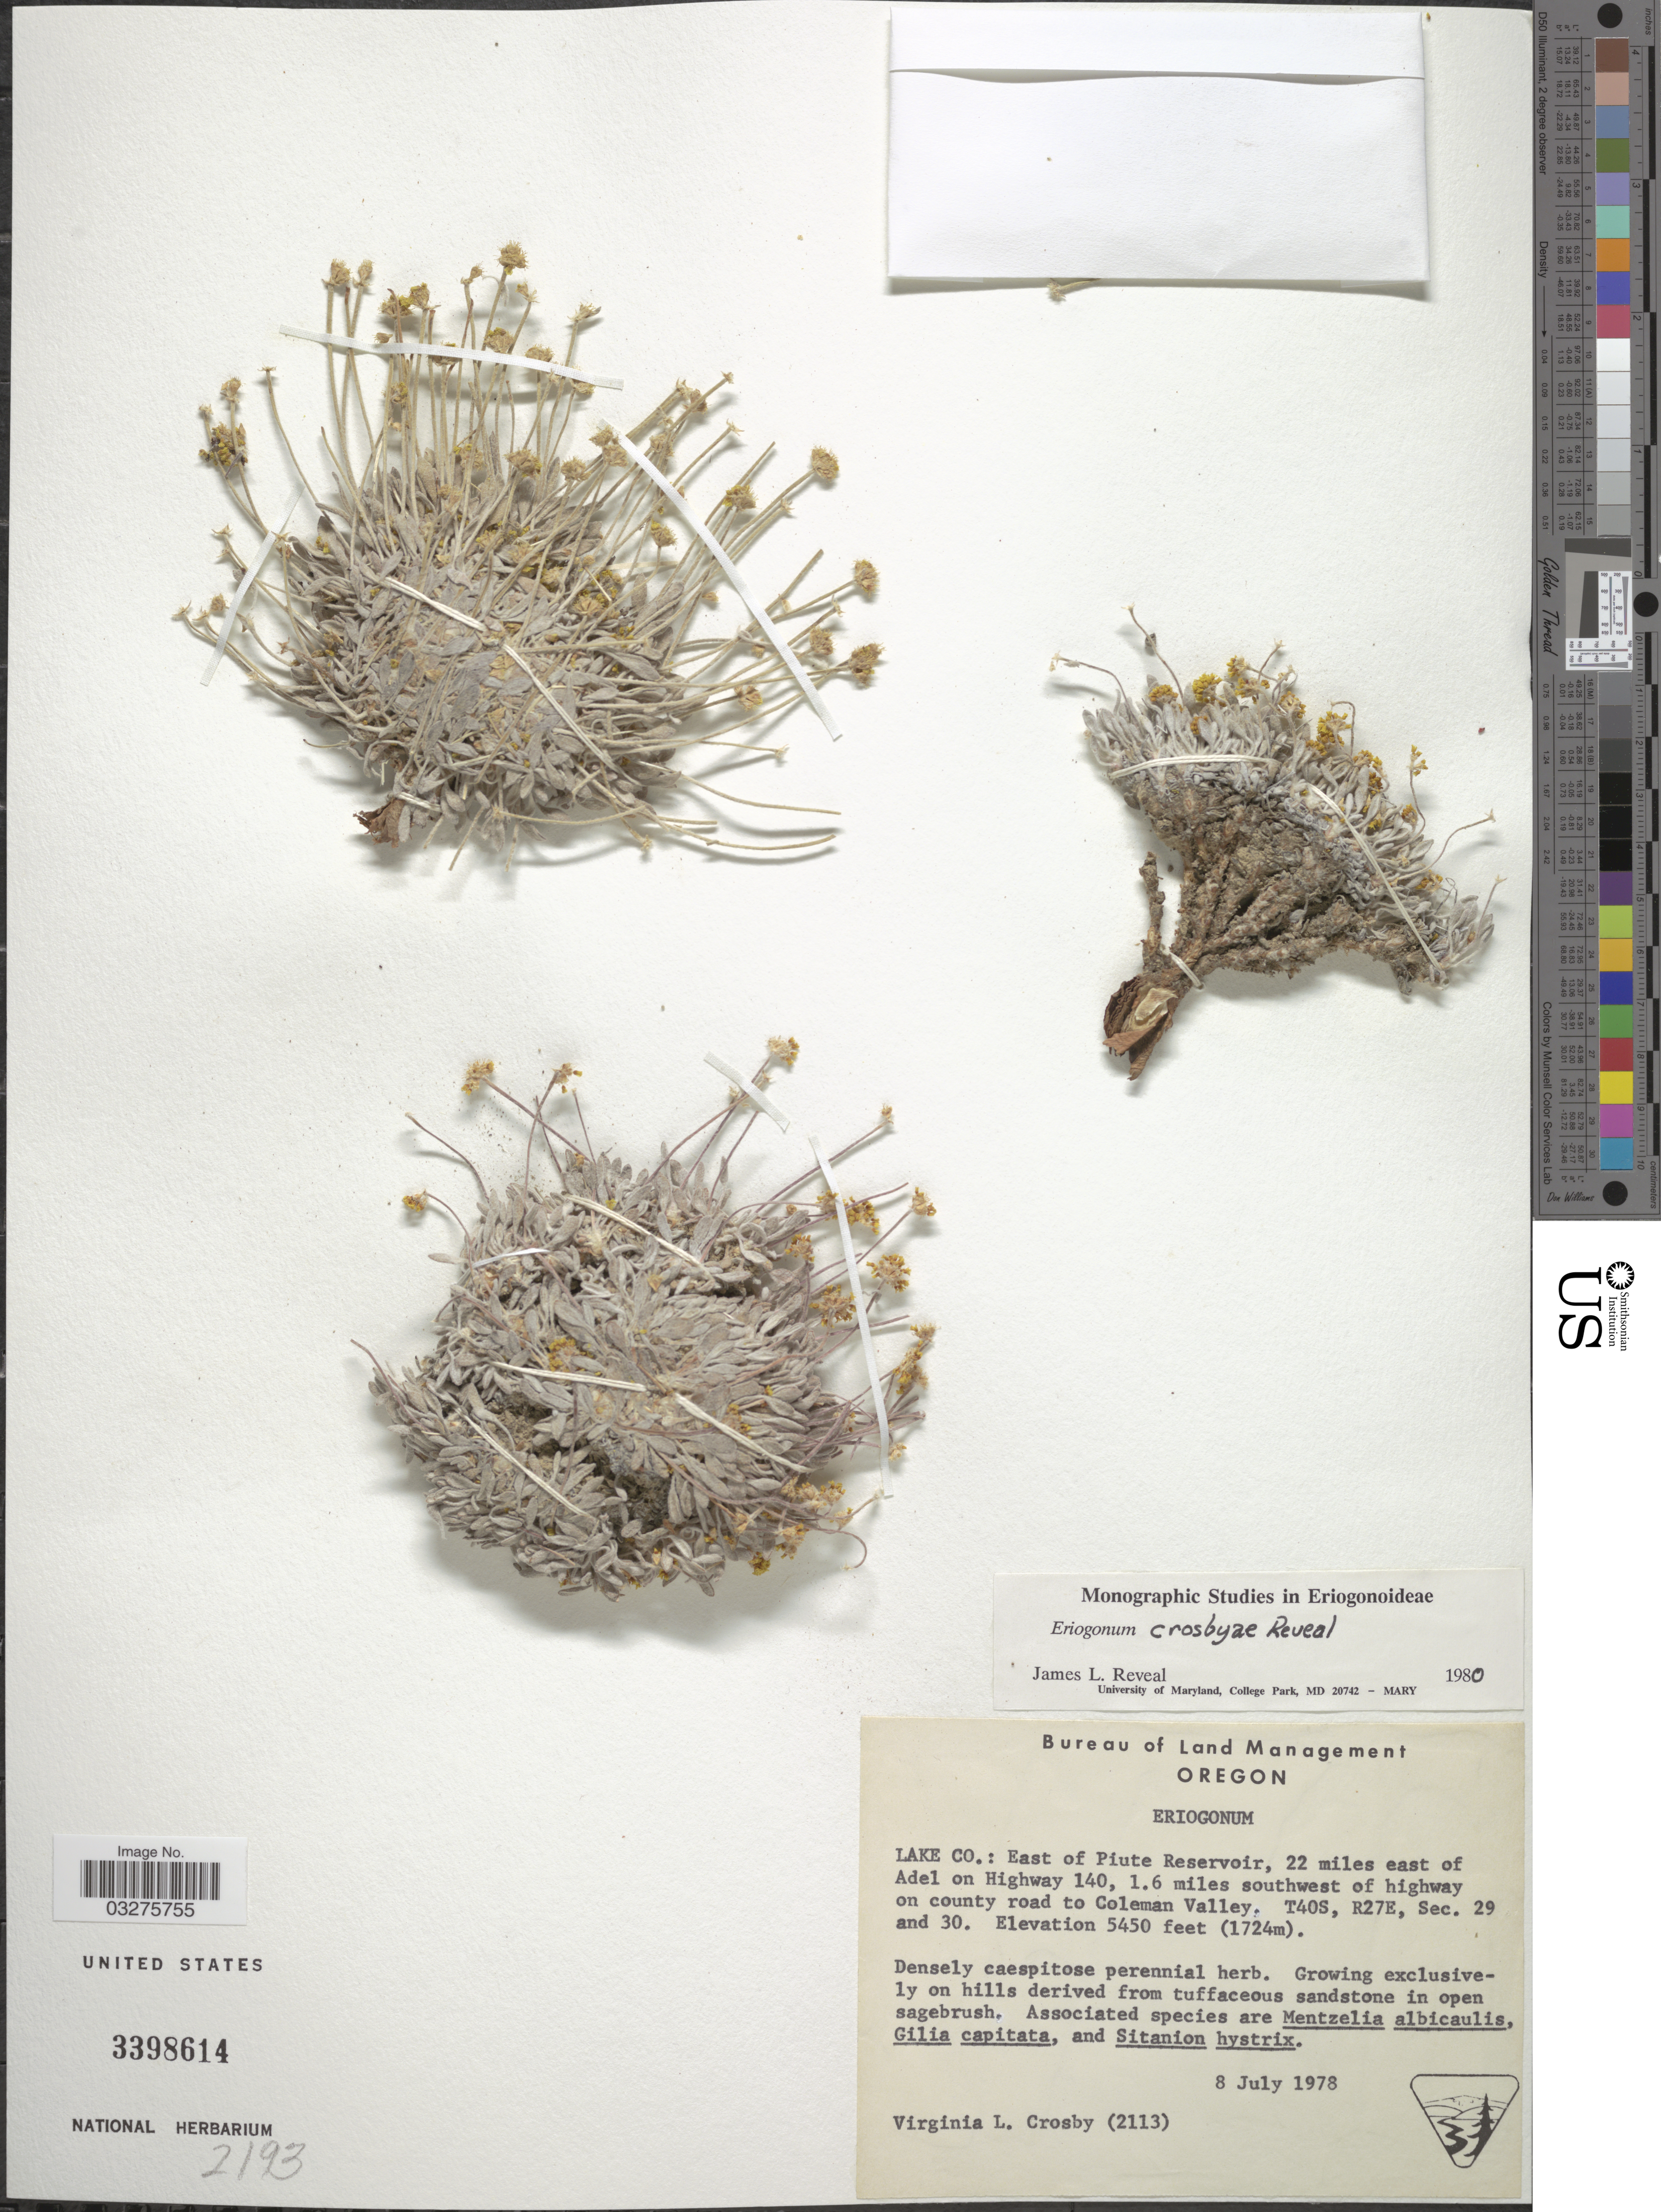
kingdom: Plantae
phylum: Tracheophyta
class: Magnoliopsida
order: Caryophyllales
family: Polygonaceae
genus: Eriogonum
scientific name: Eriogonum crosbyae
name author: Reveal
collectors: V. L. Crosby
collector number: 2113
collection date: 1978-07-08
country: United States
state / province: Oregon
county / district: Lake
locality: Lake Co.: East of Piute Reservoir, 22 miles east of Adel on Highway 140, 1.6 miles southwest of highway on county road to Coleman Valley, T40S, R27E, Sec. 29 and 30.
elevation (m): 1661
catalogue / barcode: US 3398614